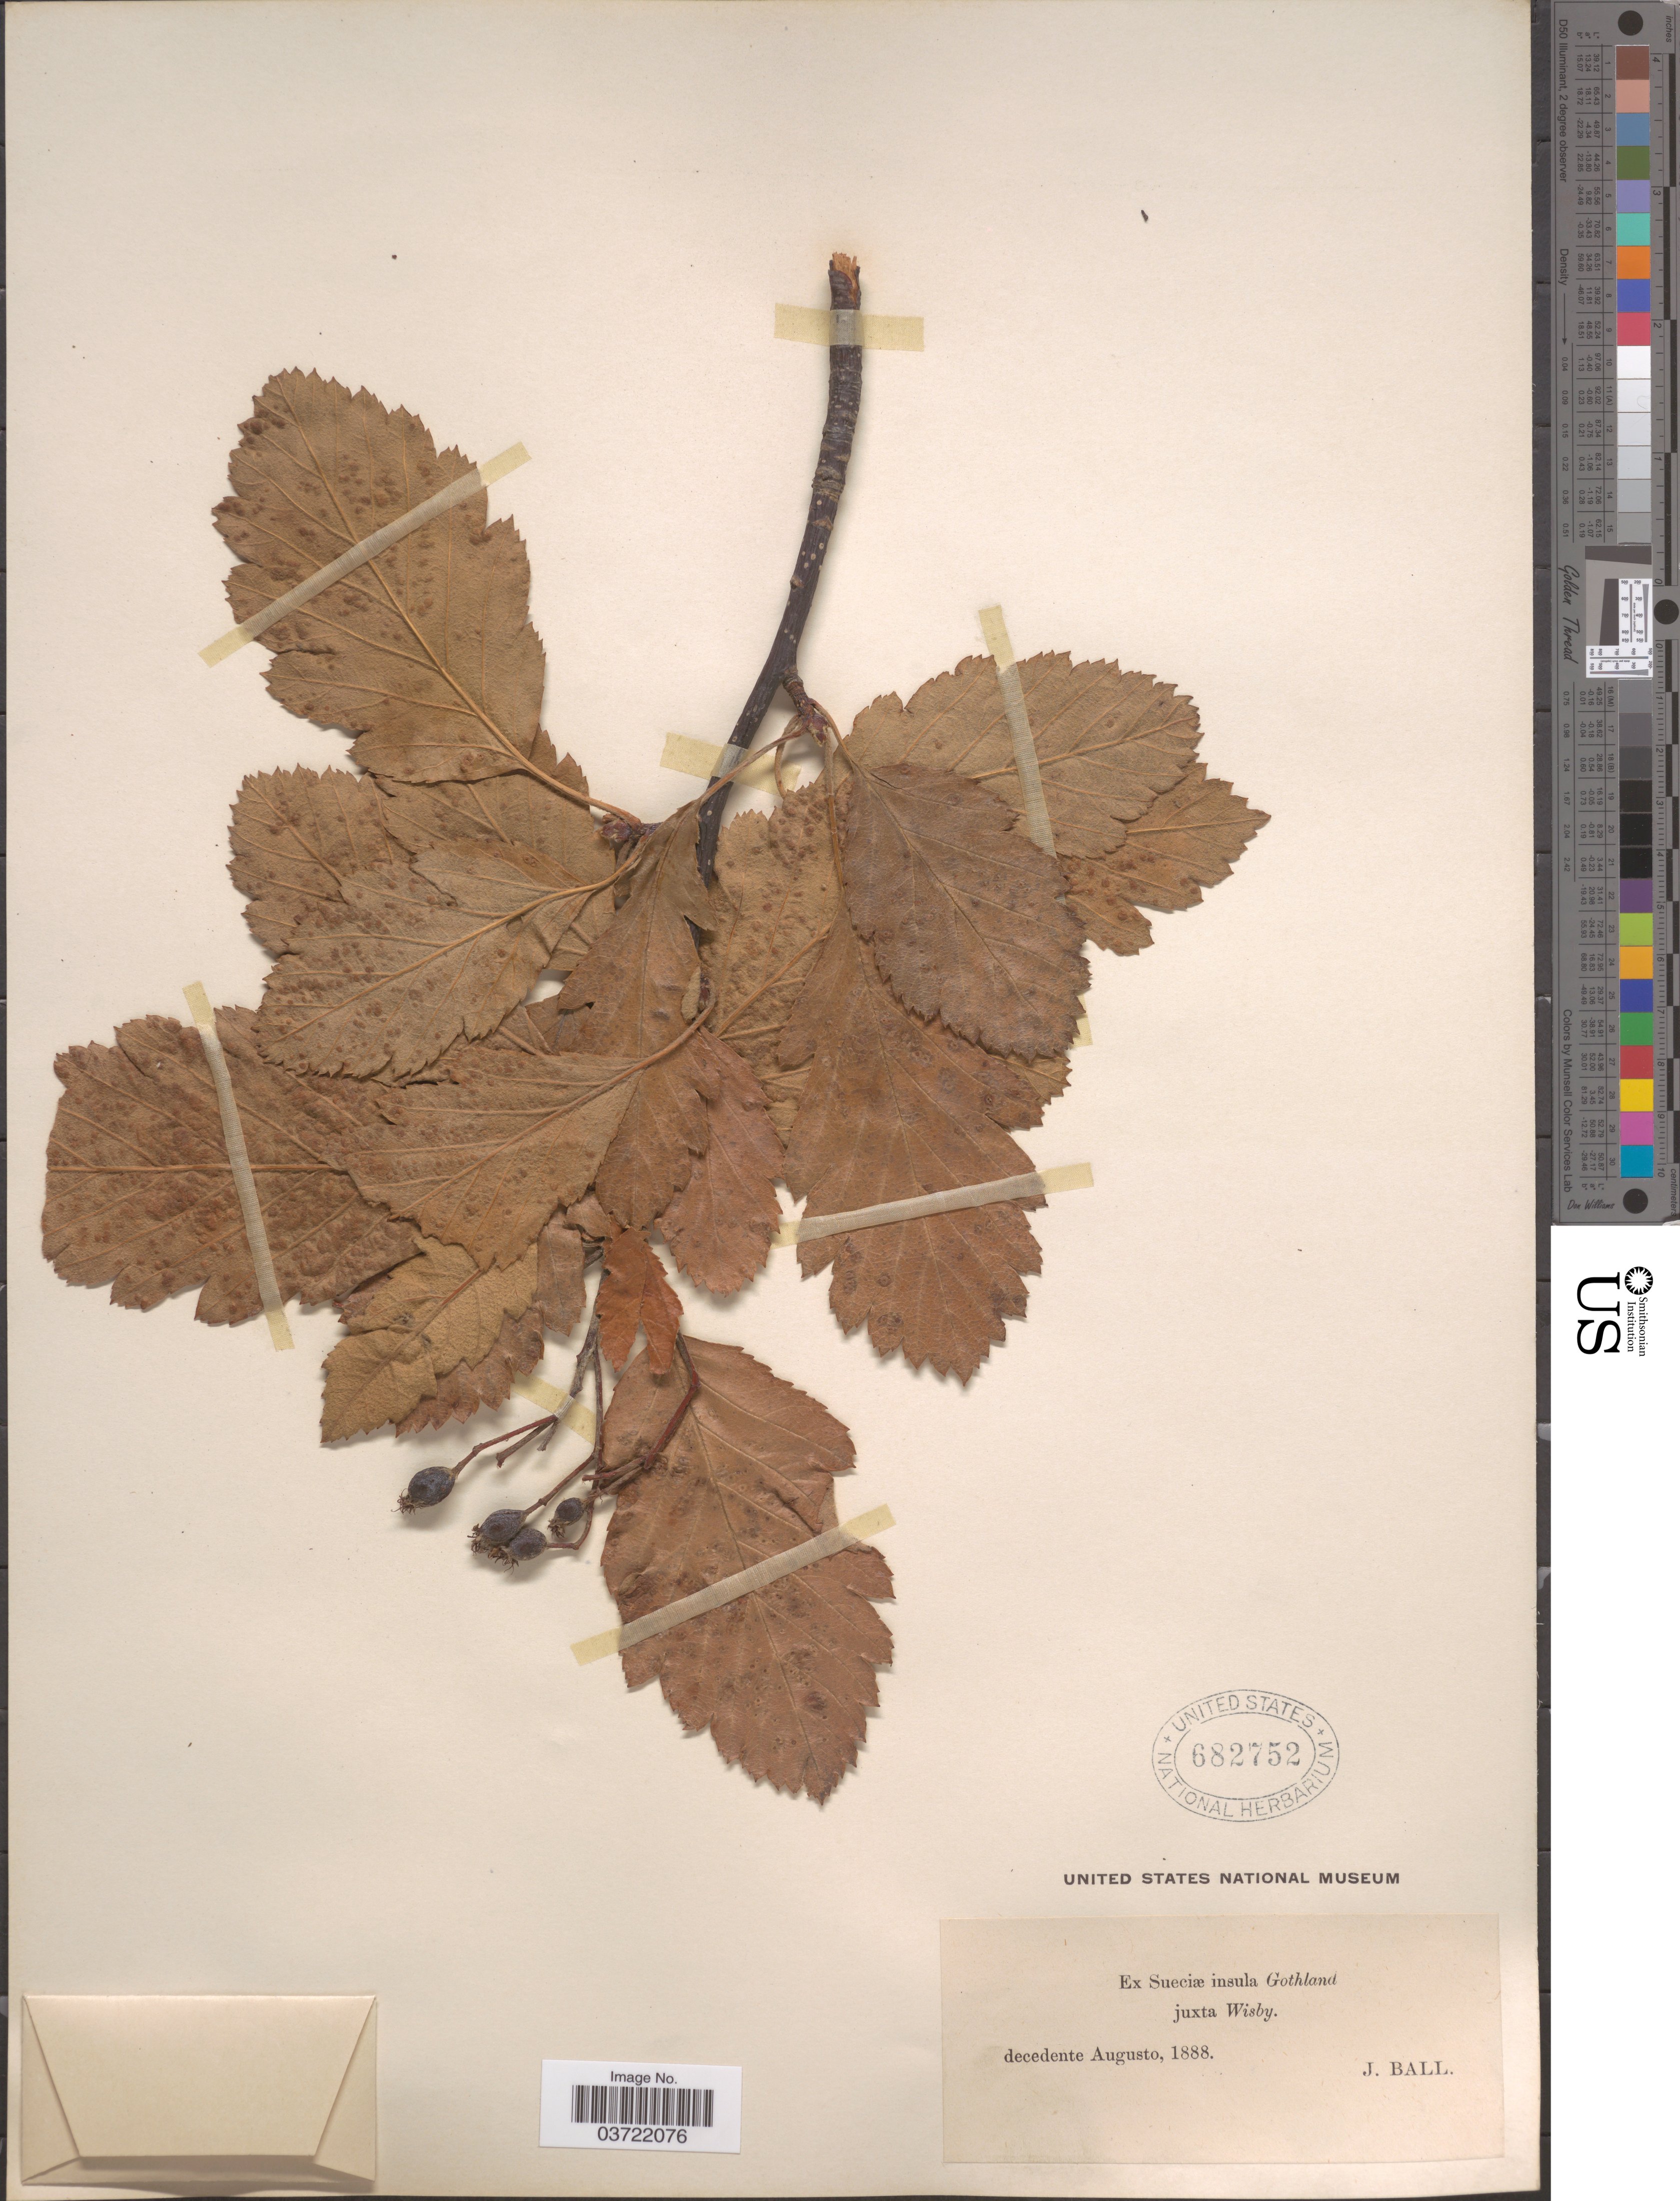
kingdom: Plantae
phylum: Tracheophyta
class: Liliopsida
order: Poales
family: Juncaceae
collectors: J. Ball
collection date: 1888-08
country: Sweden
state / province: Gotland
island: Gotland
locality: Ex Sueciæ insula Gothland juxta Wisby.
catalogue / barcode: US 682752